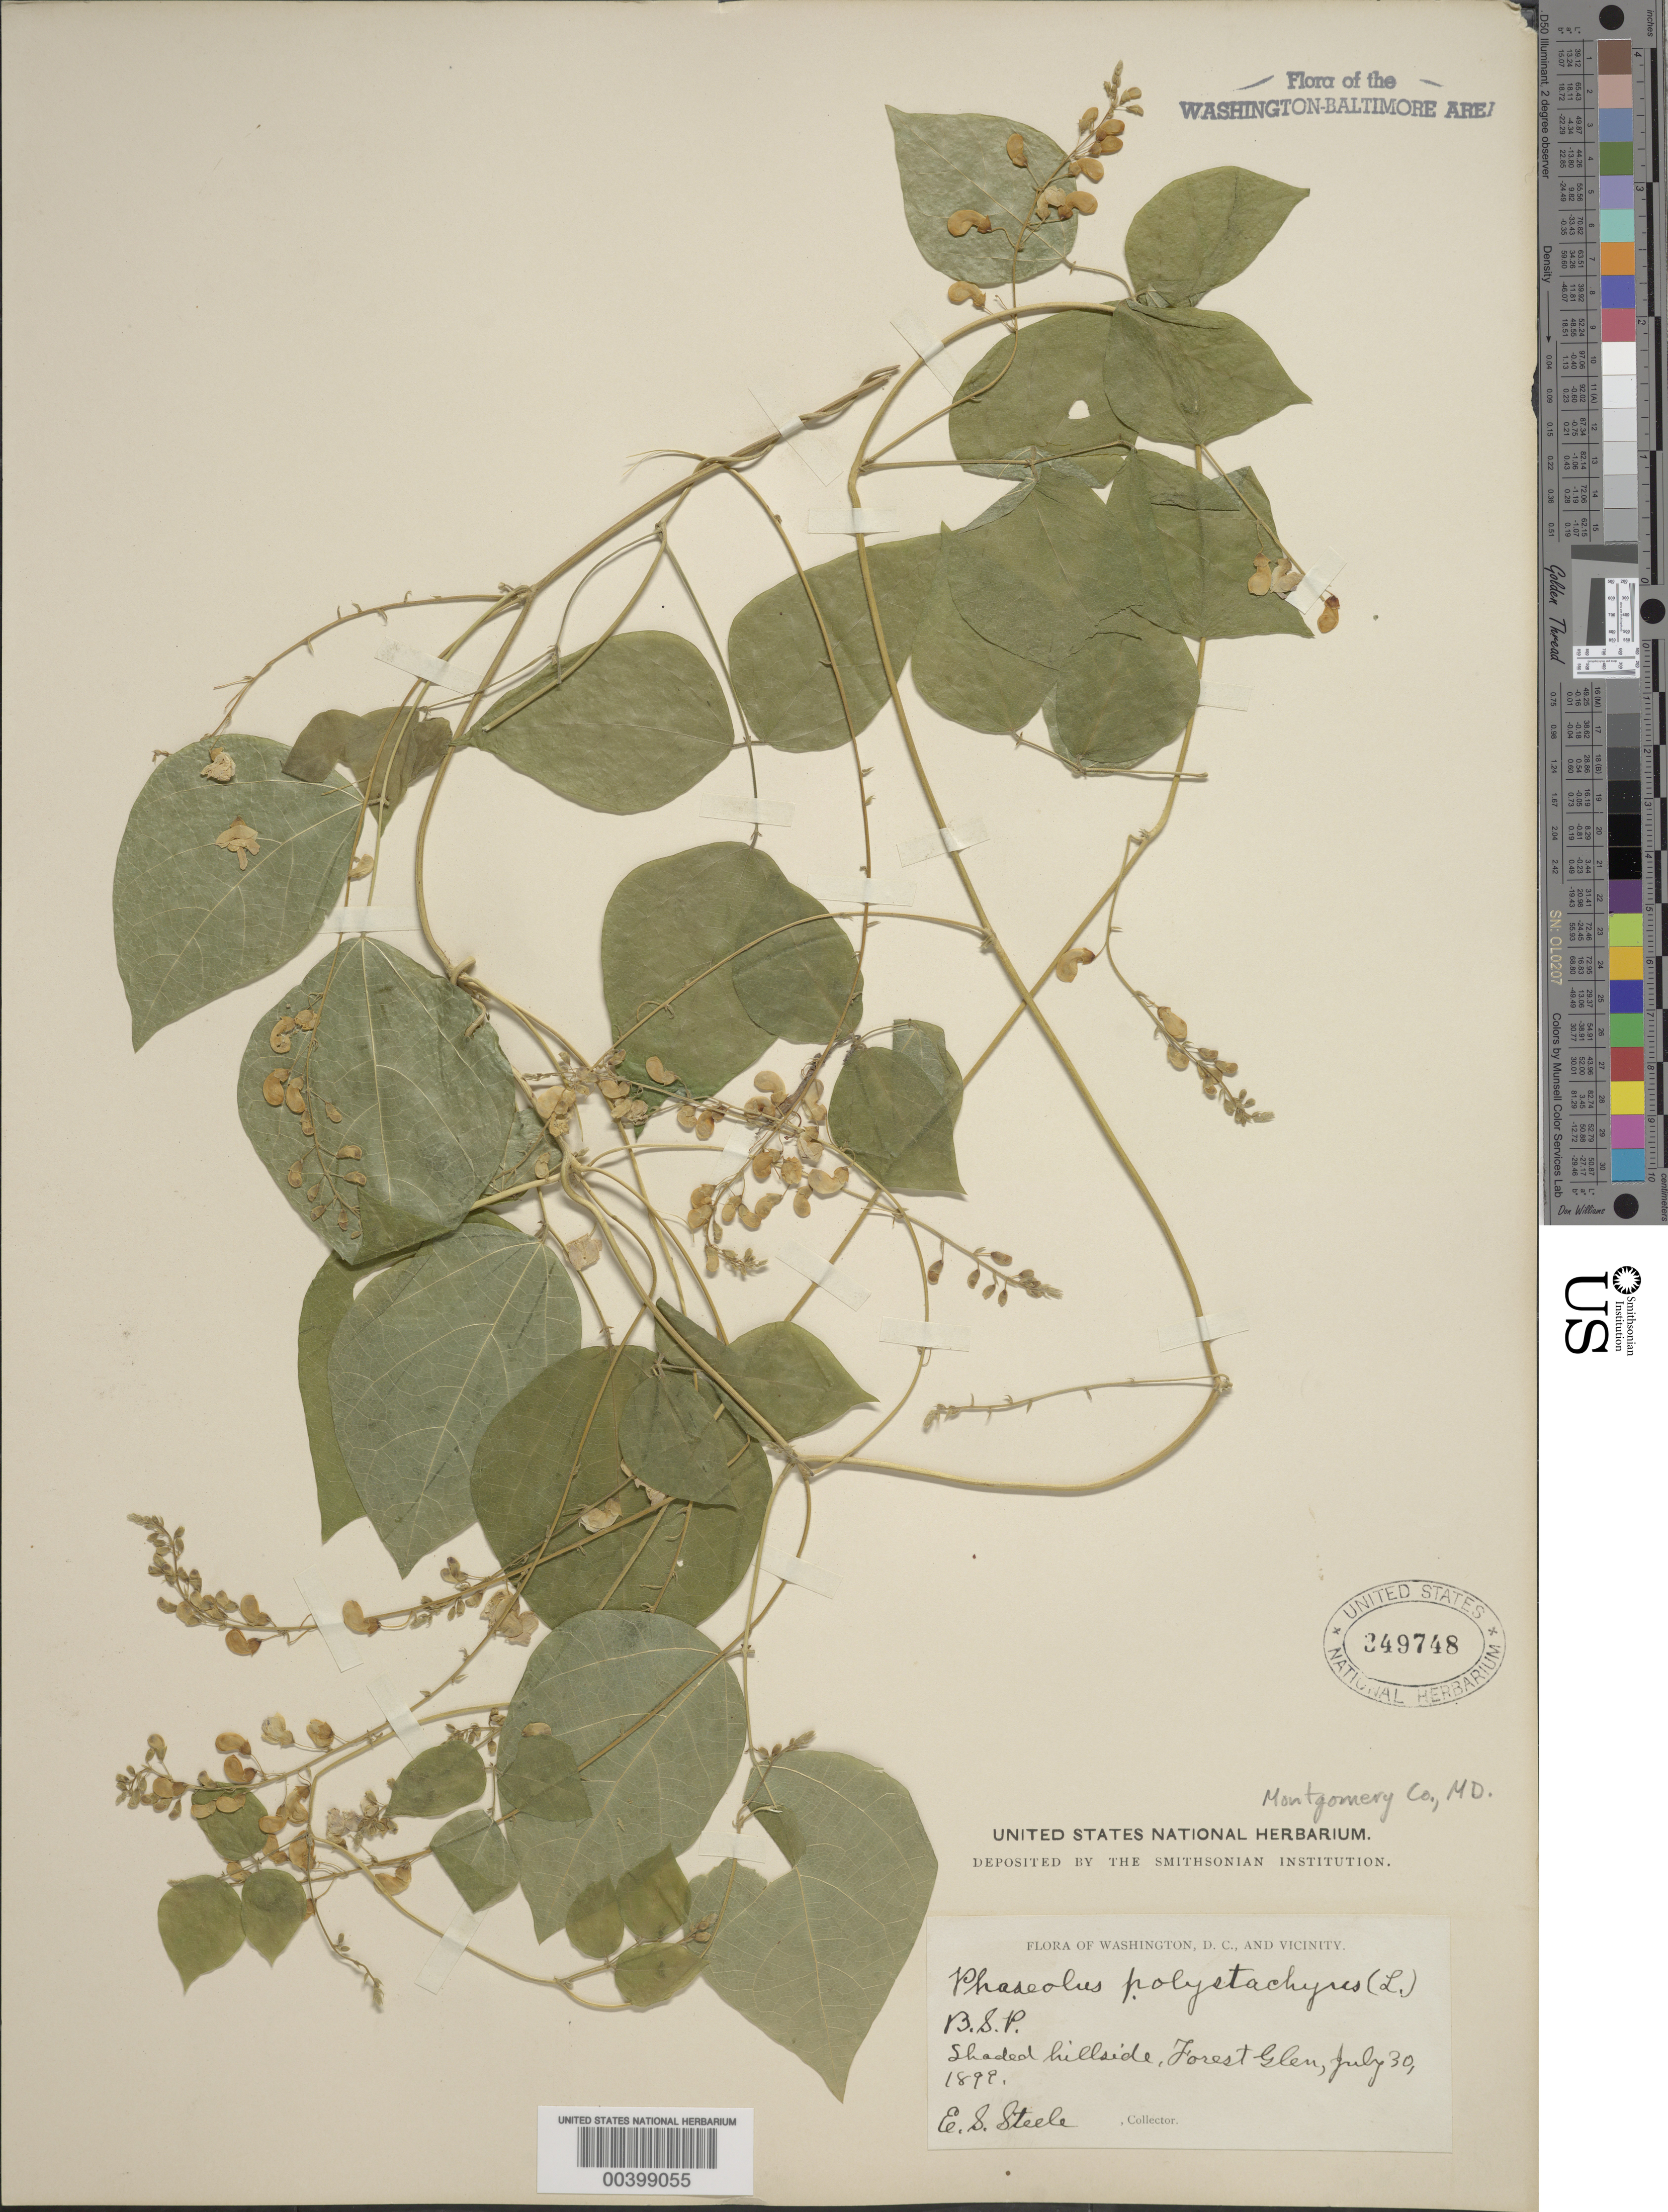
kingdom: Plantae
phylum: Tracheophyta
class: Magnoliopsida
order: Fabales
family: Fabaceae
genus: Phaseolus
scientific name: Phaseolus polystachios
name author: (L.) Britton, Stearns & Poggenb.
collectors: E. Steele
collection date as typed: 30 Jul 1899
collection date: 1899-07-30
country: United States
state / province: Maryland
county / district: Montgomery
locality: Forest Glen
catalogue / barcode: US 349748